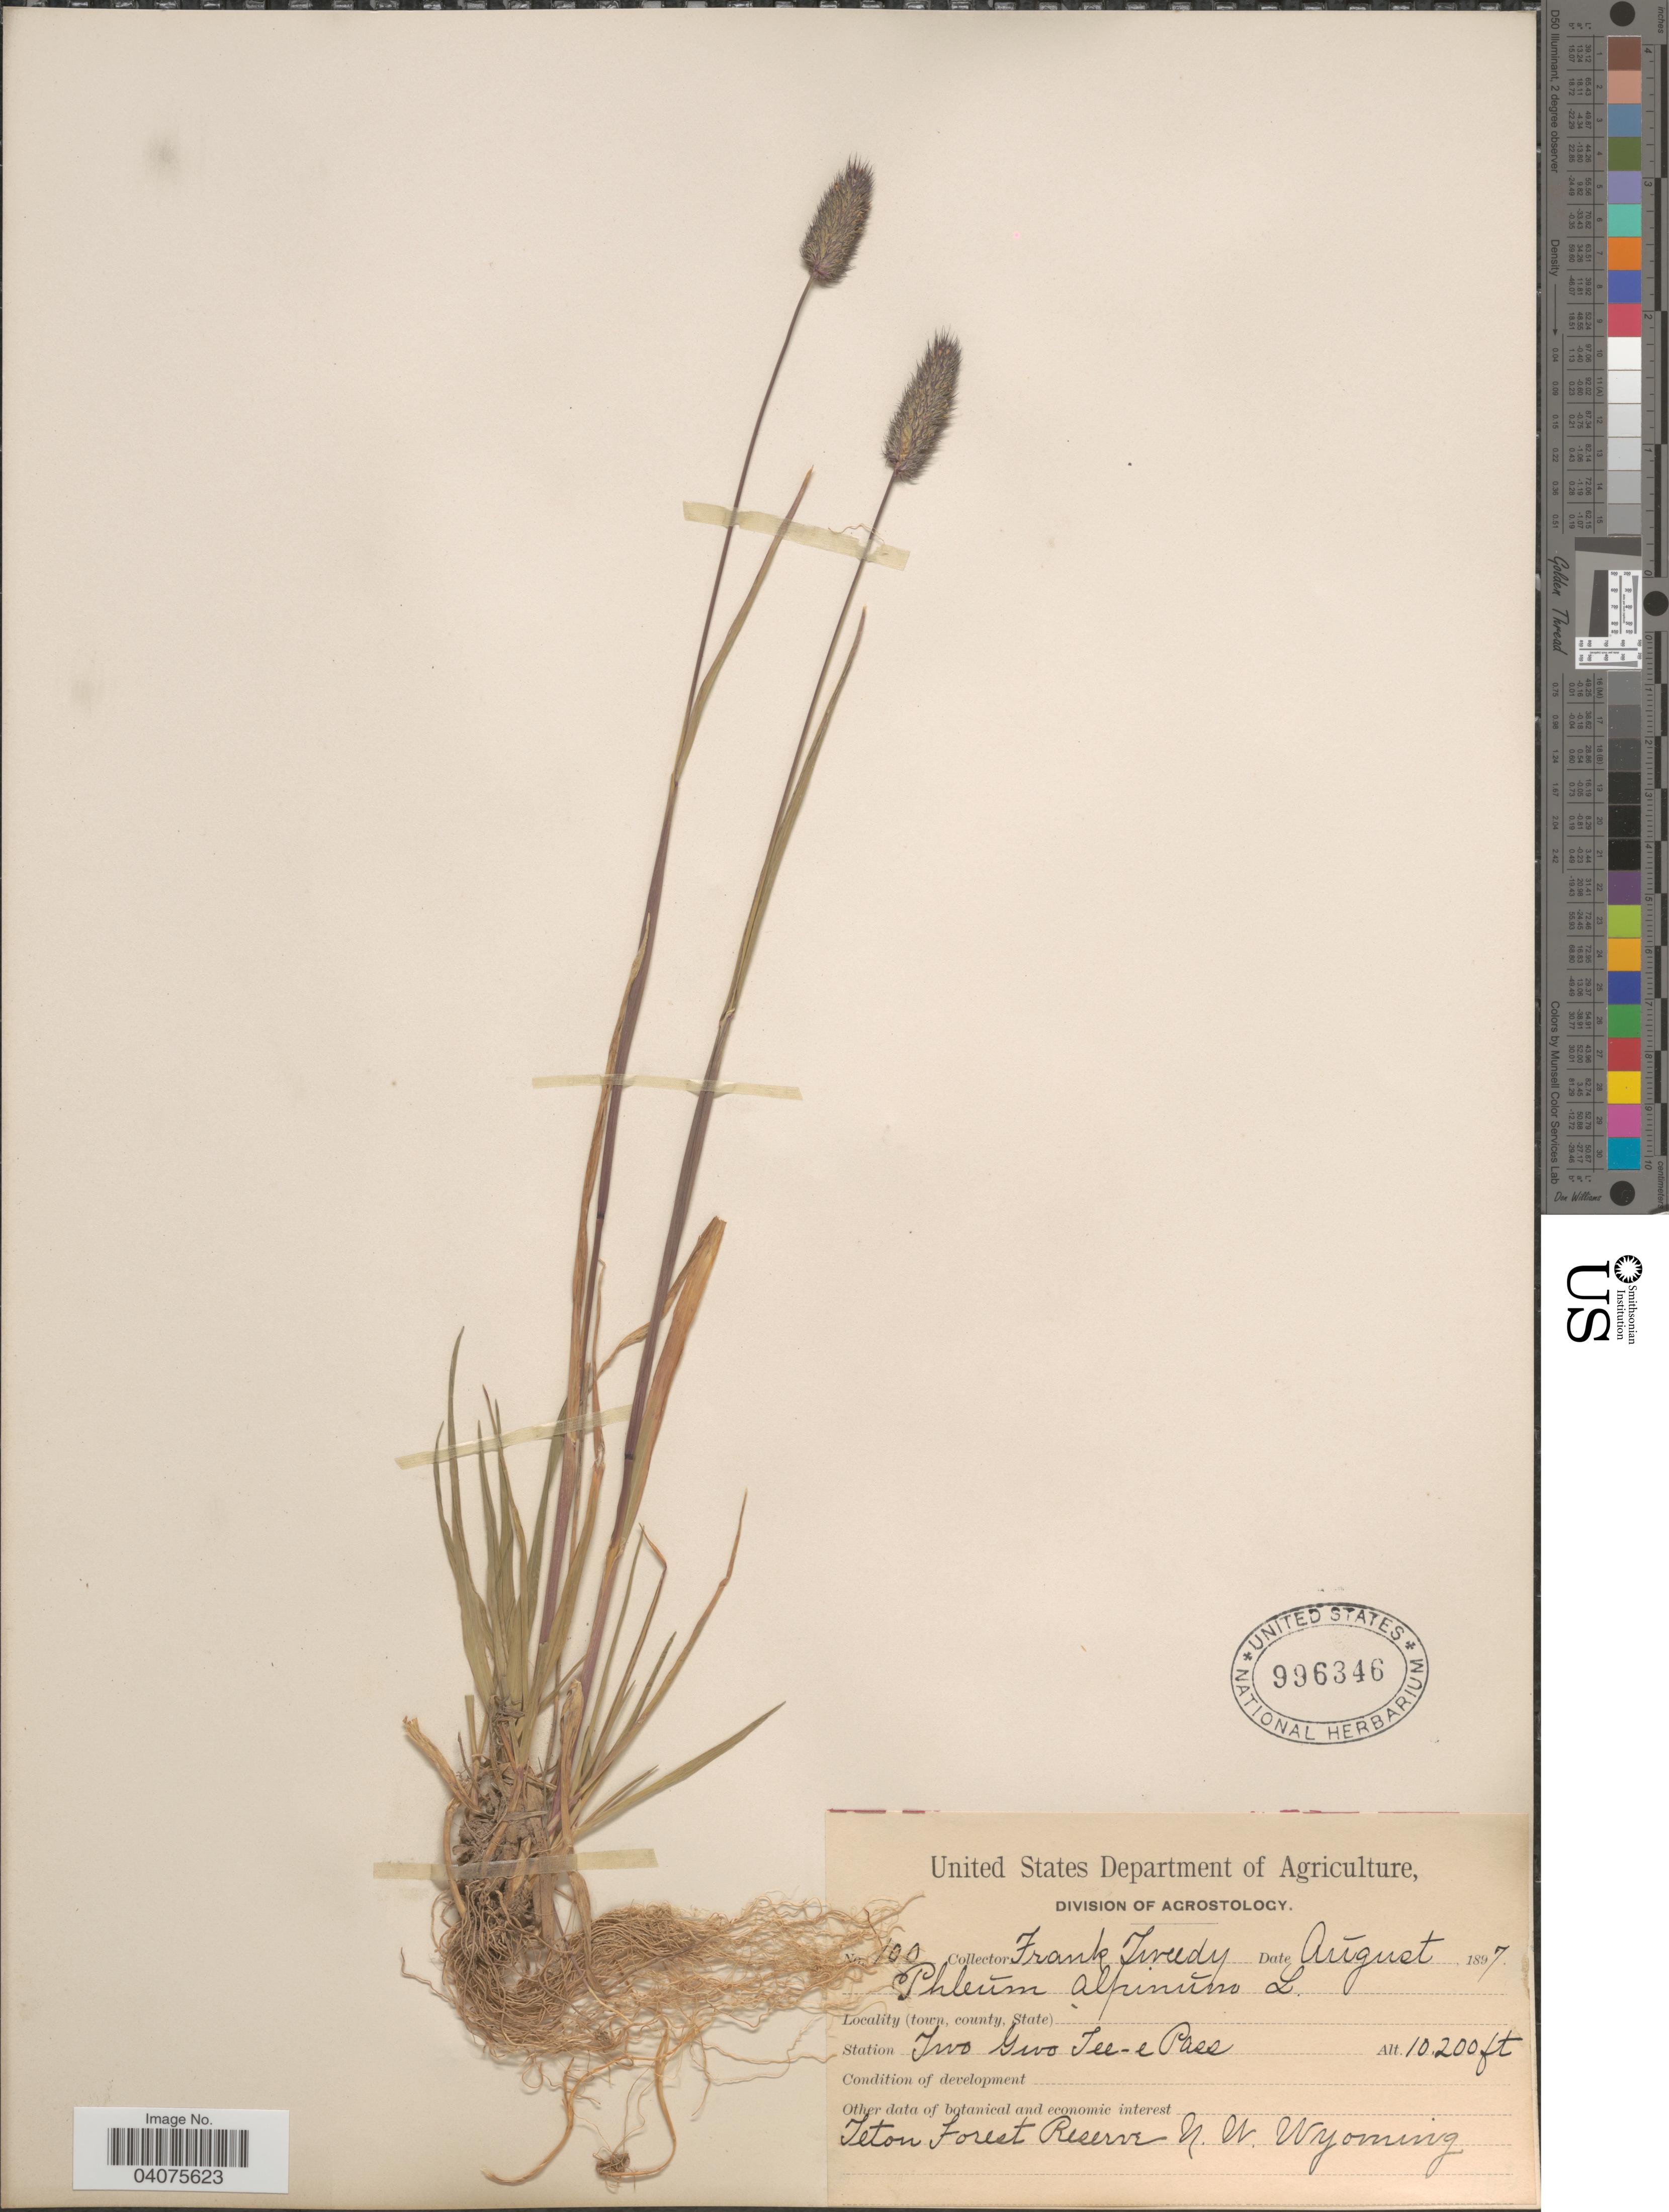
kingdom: Plantae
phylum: Tracheophyta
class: Liliopsida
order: Poales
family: Poaceae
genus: Phleum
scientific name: Phleum alpinum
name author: L.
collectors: F. Tweedy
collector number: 100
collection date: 1897-08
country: United States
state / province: Wyoming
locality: Two Gwo Tee-e Pass. Teton Forest Reserve N.W. Wyoming.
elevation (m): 3109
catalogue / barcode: US 996346